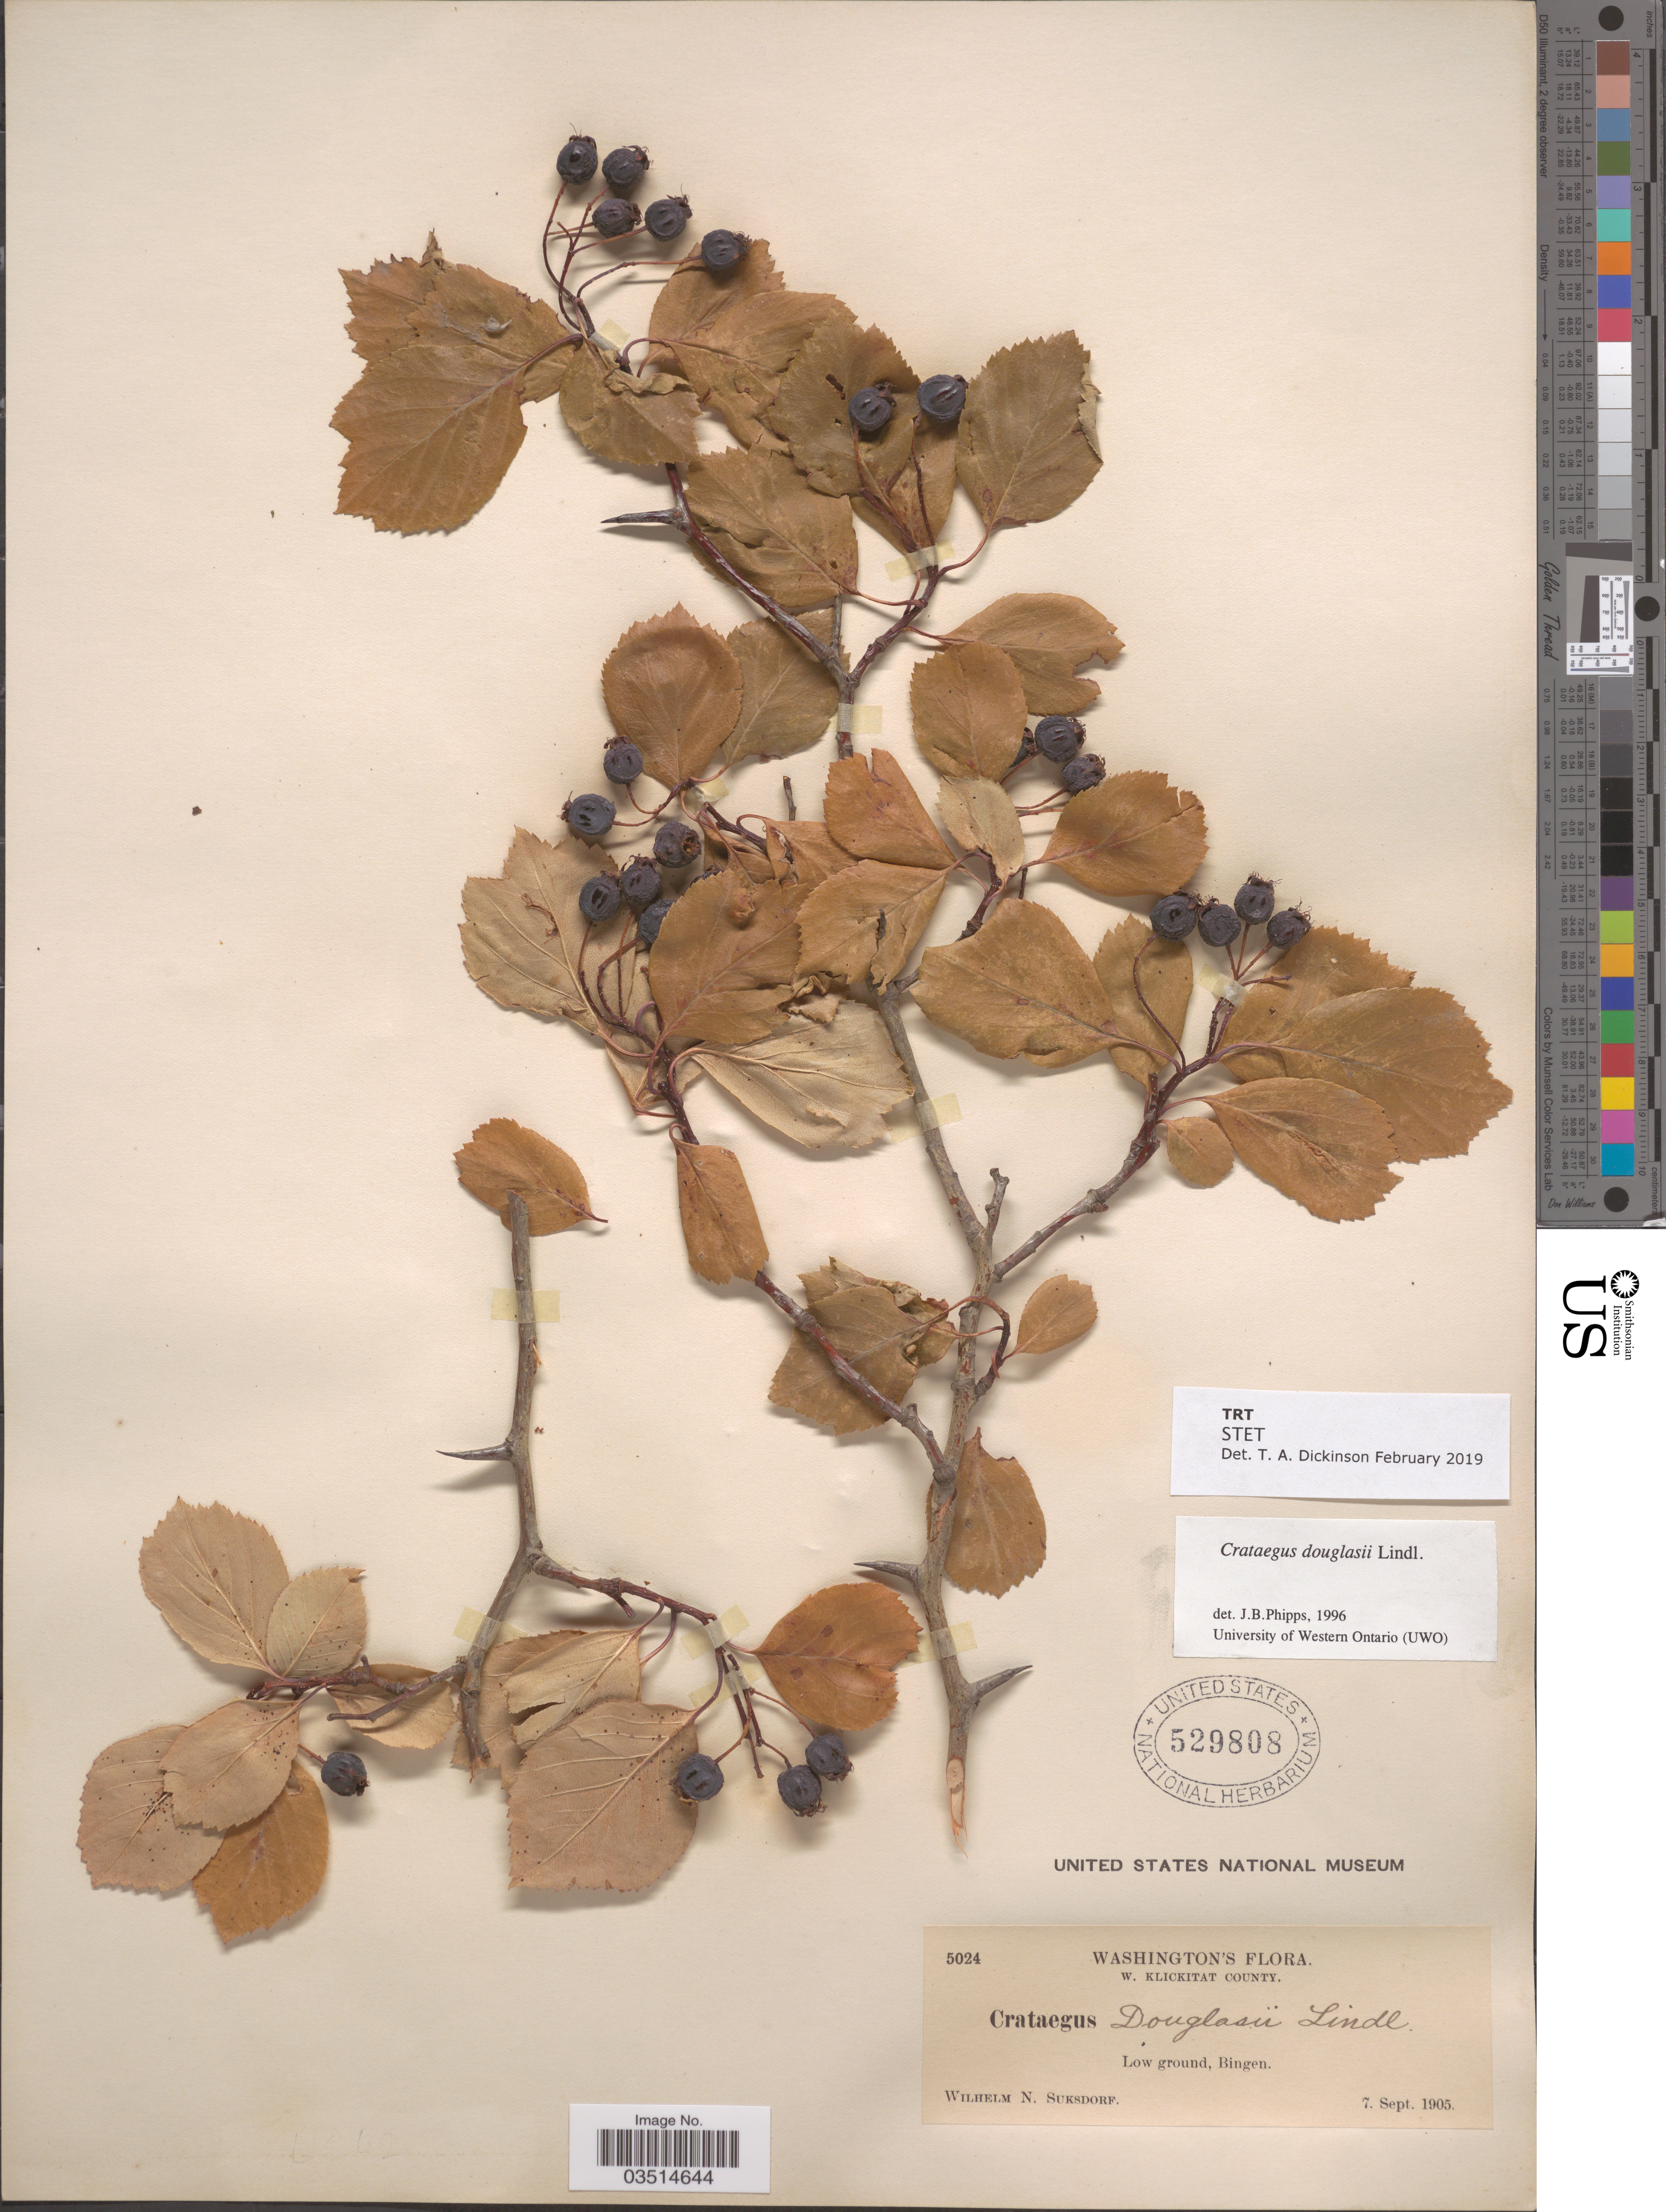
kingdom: Plantae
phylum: Tracheophyta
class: Magnoliopsida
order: Rosales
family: Rosaceae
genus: Crataegus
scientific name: Crataegus douglasii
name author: Lindl.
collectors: W. N. Suksdorf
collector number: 5024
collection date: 1905-09-07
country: United States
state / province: Washington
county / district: Klickitat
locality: W. Klickitat County. Low ground, Bingen.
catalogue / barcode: US 529808